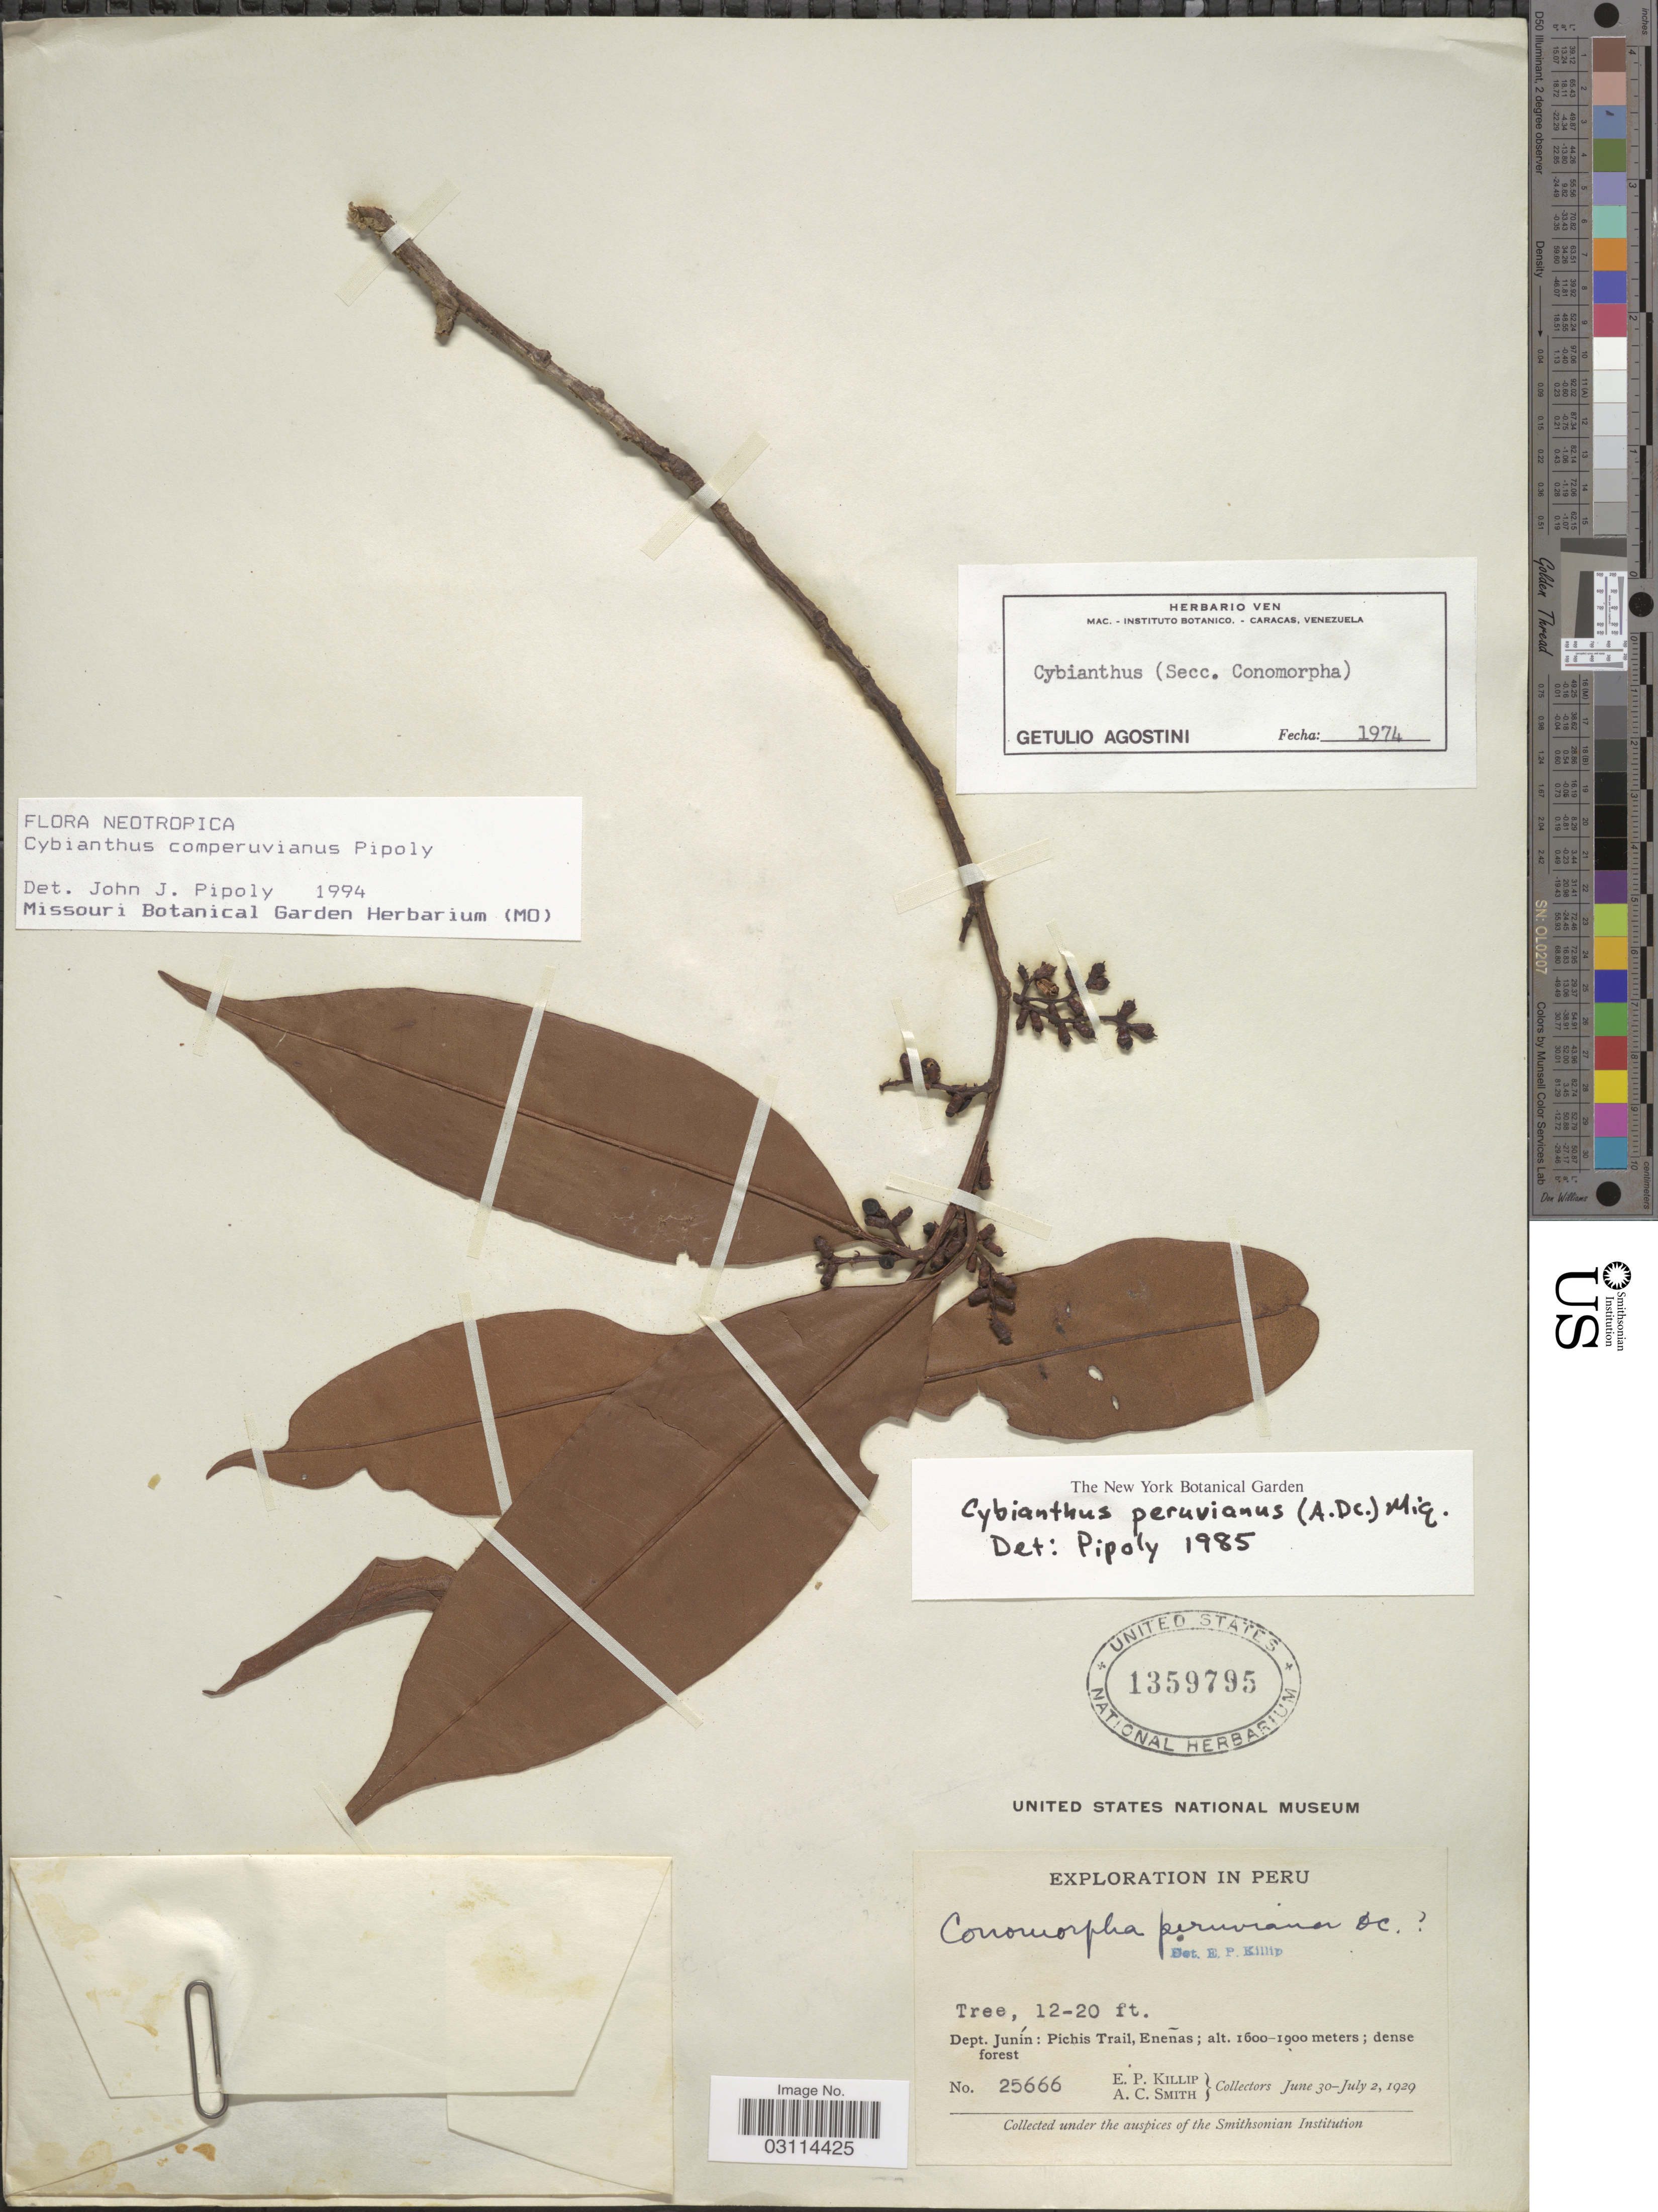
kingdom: Plantae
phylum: Tracheophyta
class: Magnoliopsida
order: Ericales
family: Primulaceae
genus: Cybianthus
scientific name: Cybianthus comperuvianus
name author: Pipoly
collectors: E. P. Killip & A. C. Smith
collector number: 25666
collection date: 1929-06-30/1929-07-02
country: Peru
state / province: Junín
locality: Pichis Trail, Eneñas.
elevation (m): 1600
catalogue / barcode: US 1359795